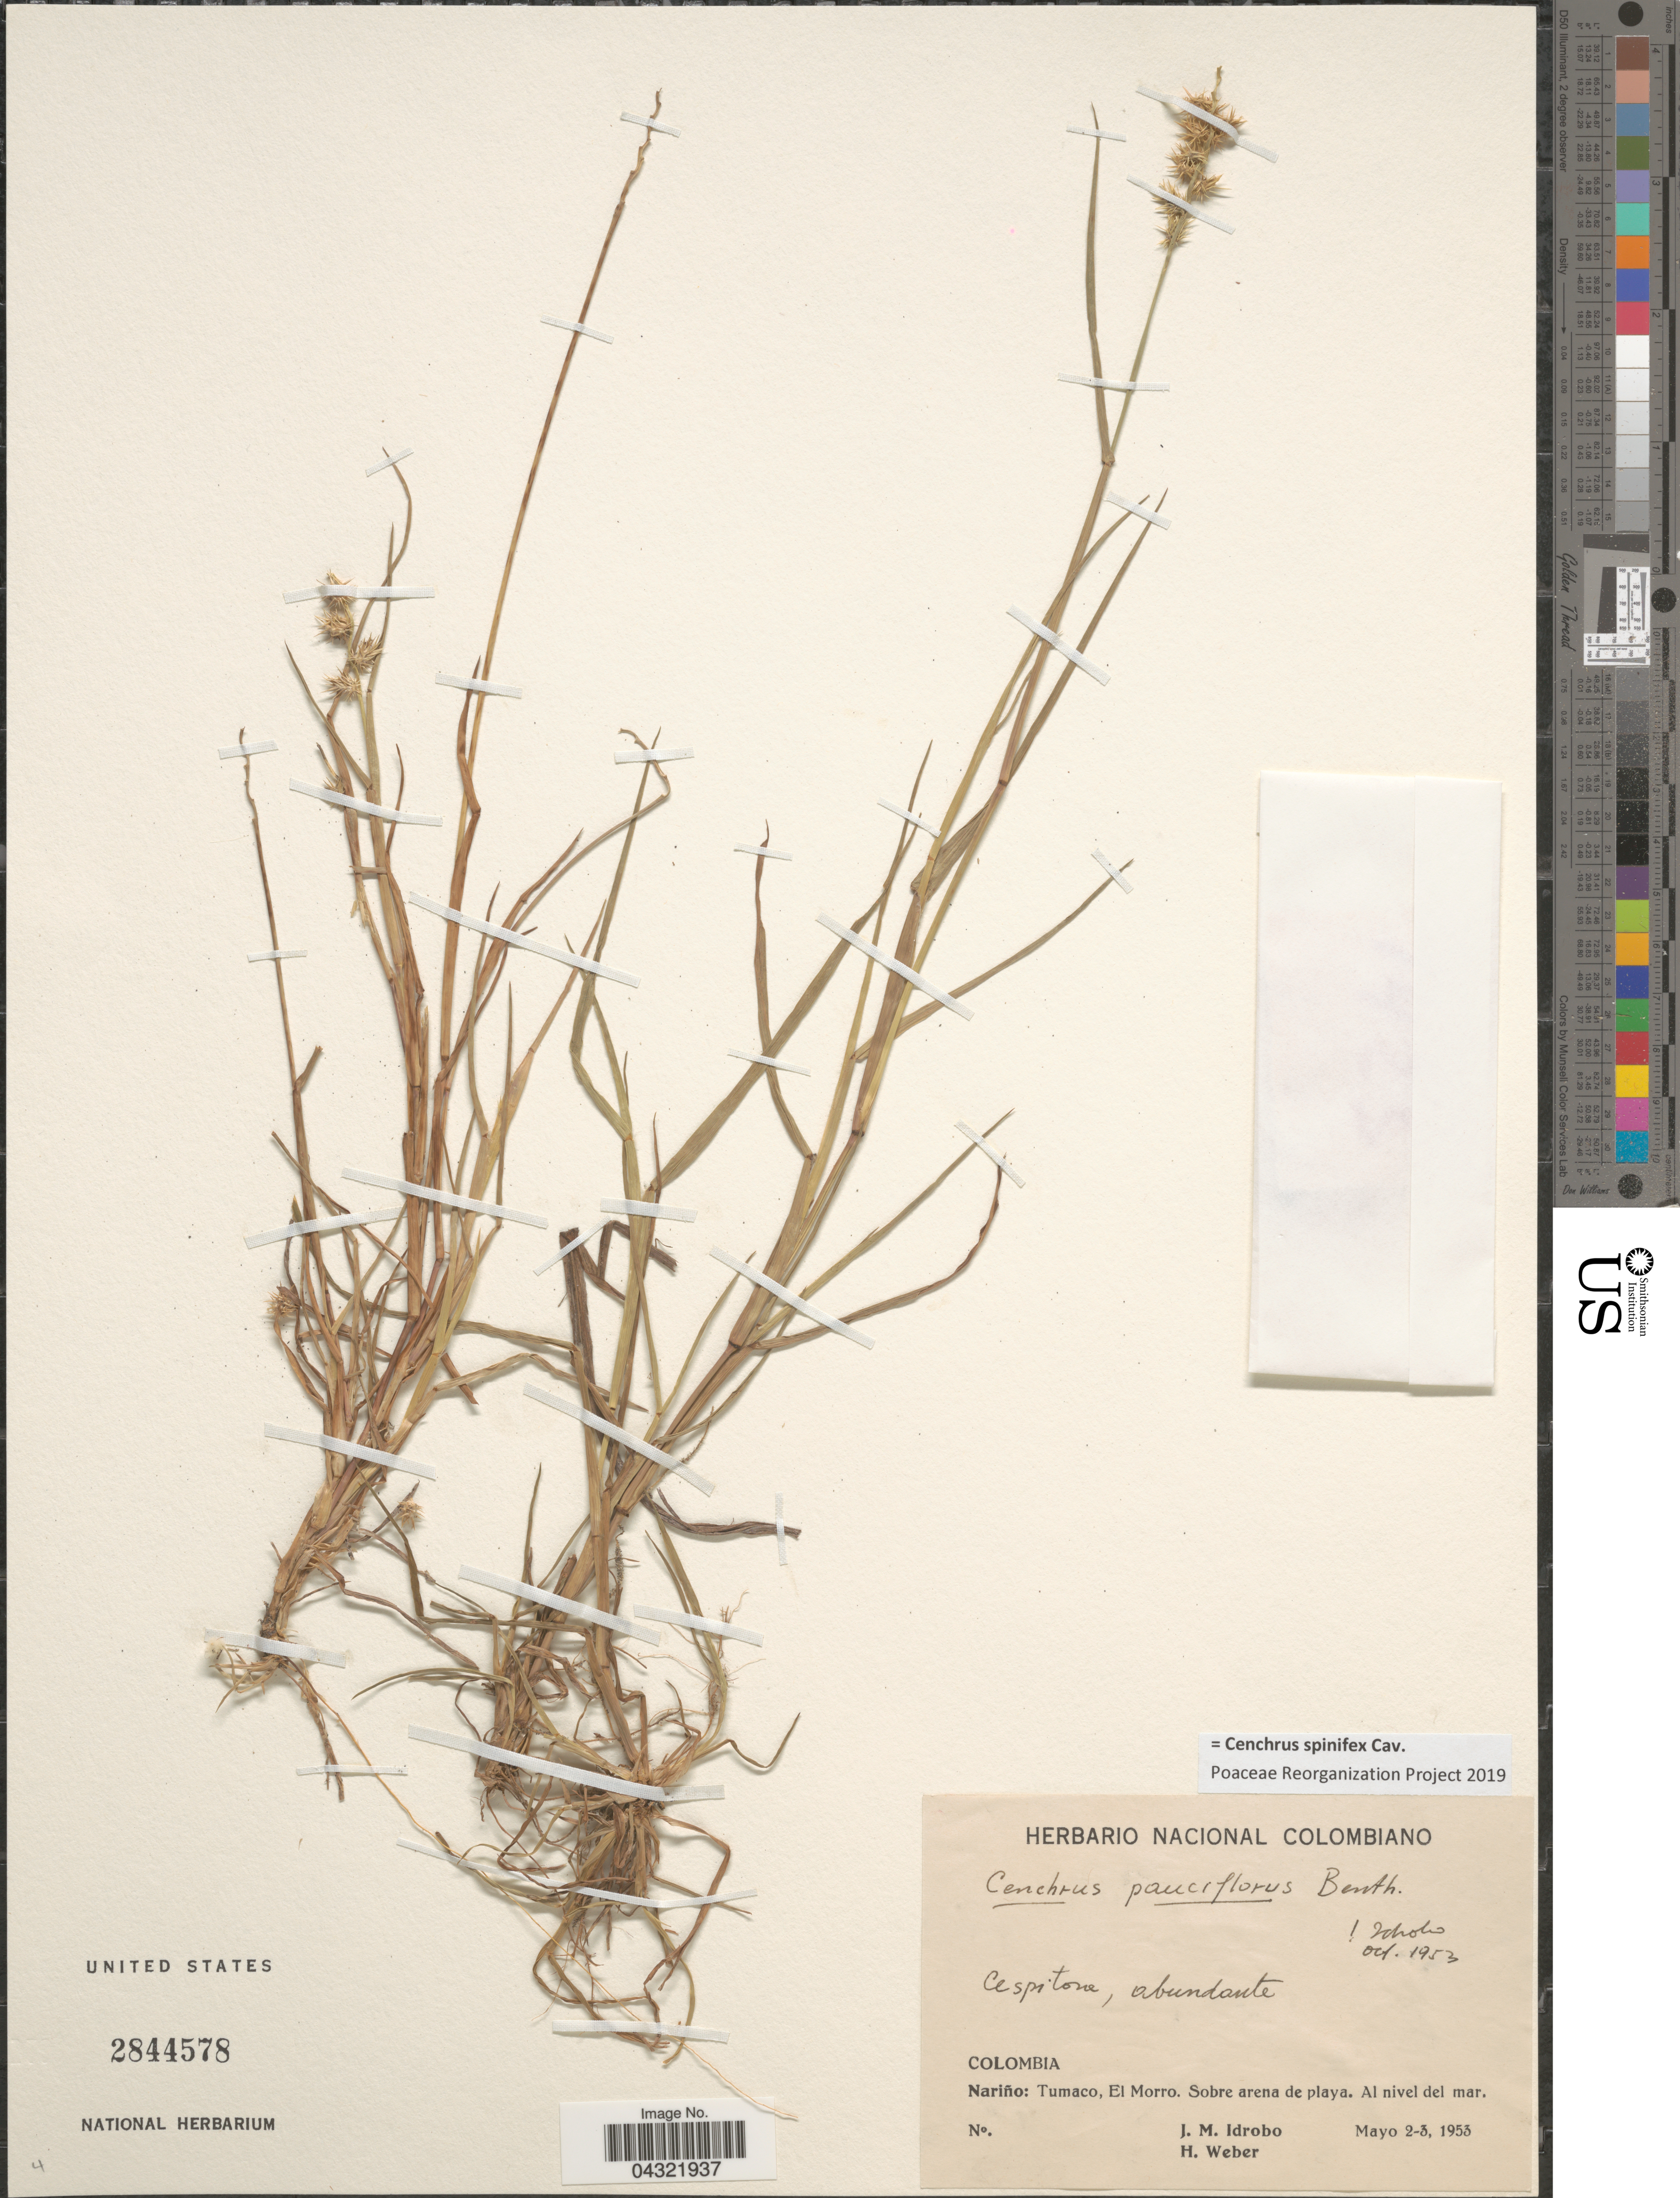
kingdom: Plantae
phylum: Tracheophyta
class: Liliopsida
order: Poales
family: Poaceae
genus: Cenchrus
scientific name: Cenchrus spinifex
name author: Cav.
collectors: J. M. Idrobo & H. Weber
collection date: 1953-05-02/1953-05-03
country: Colombia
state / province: Nariño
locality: Tumaco, El Morro. Sobre arena de playa.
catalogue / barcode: US 2844578